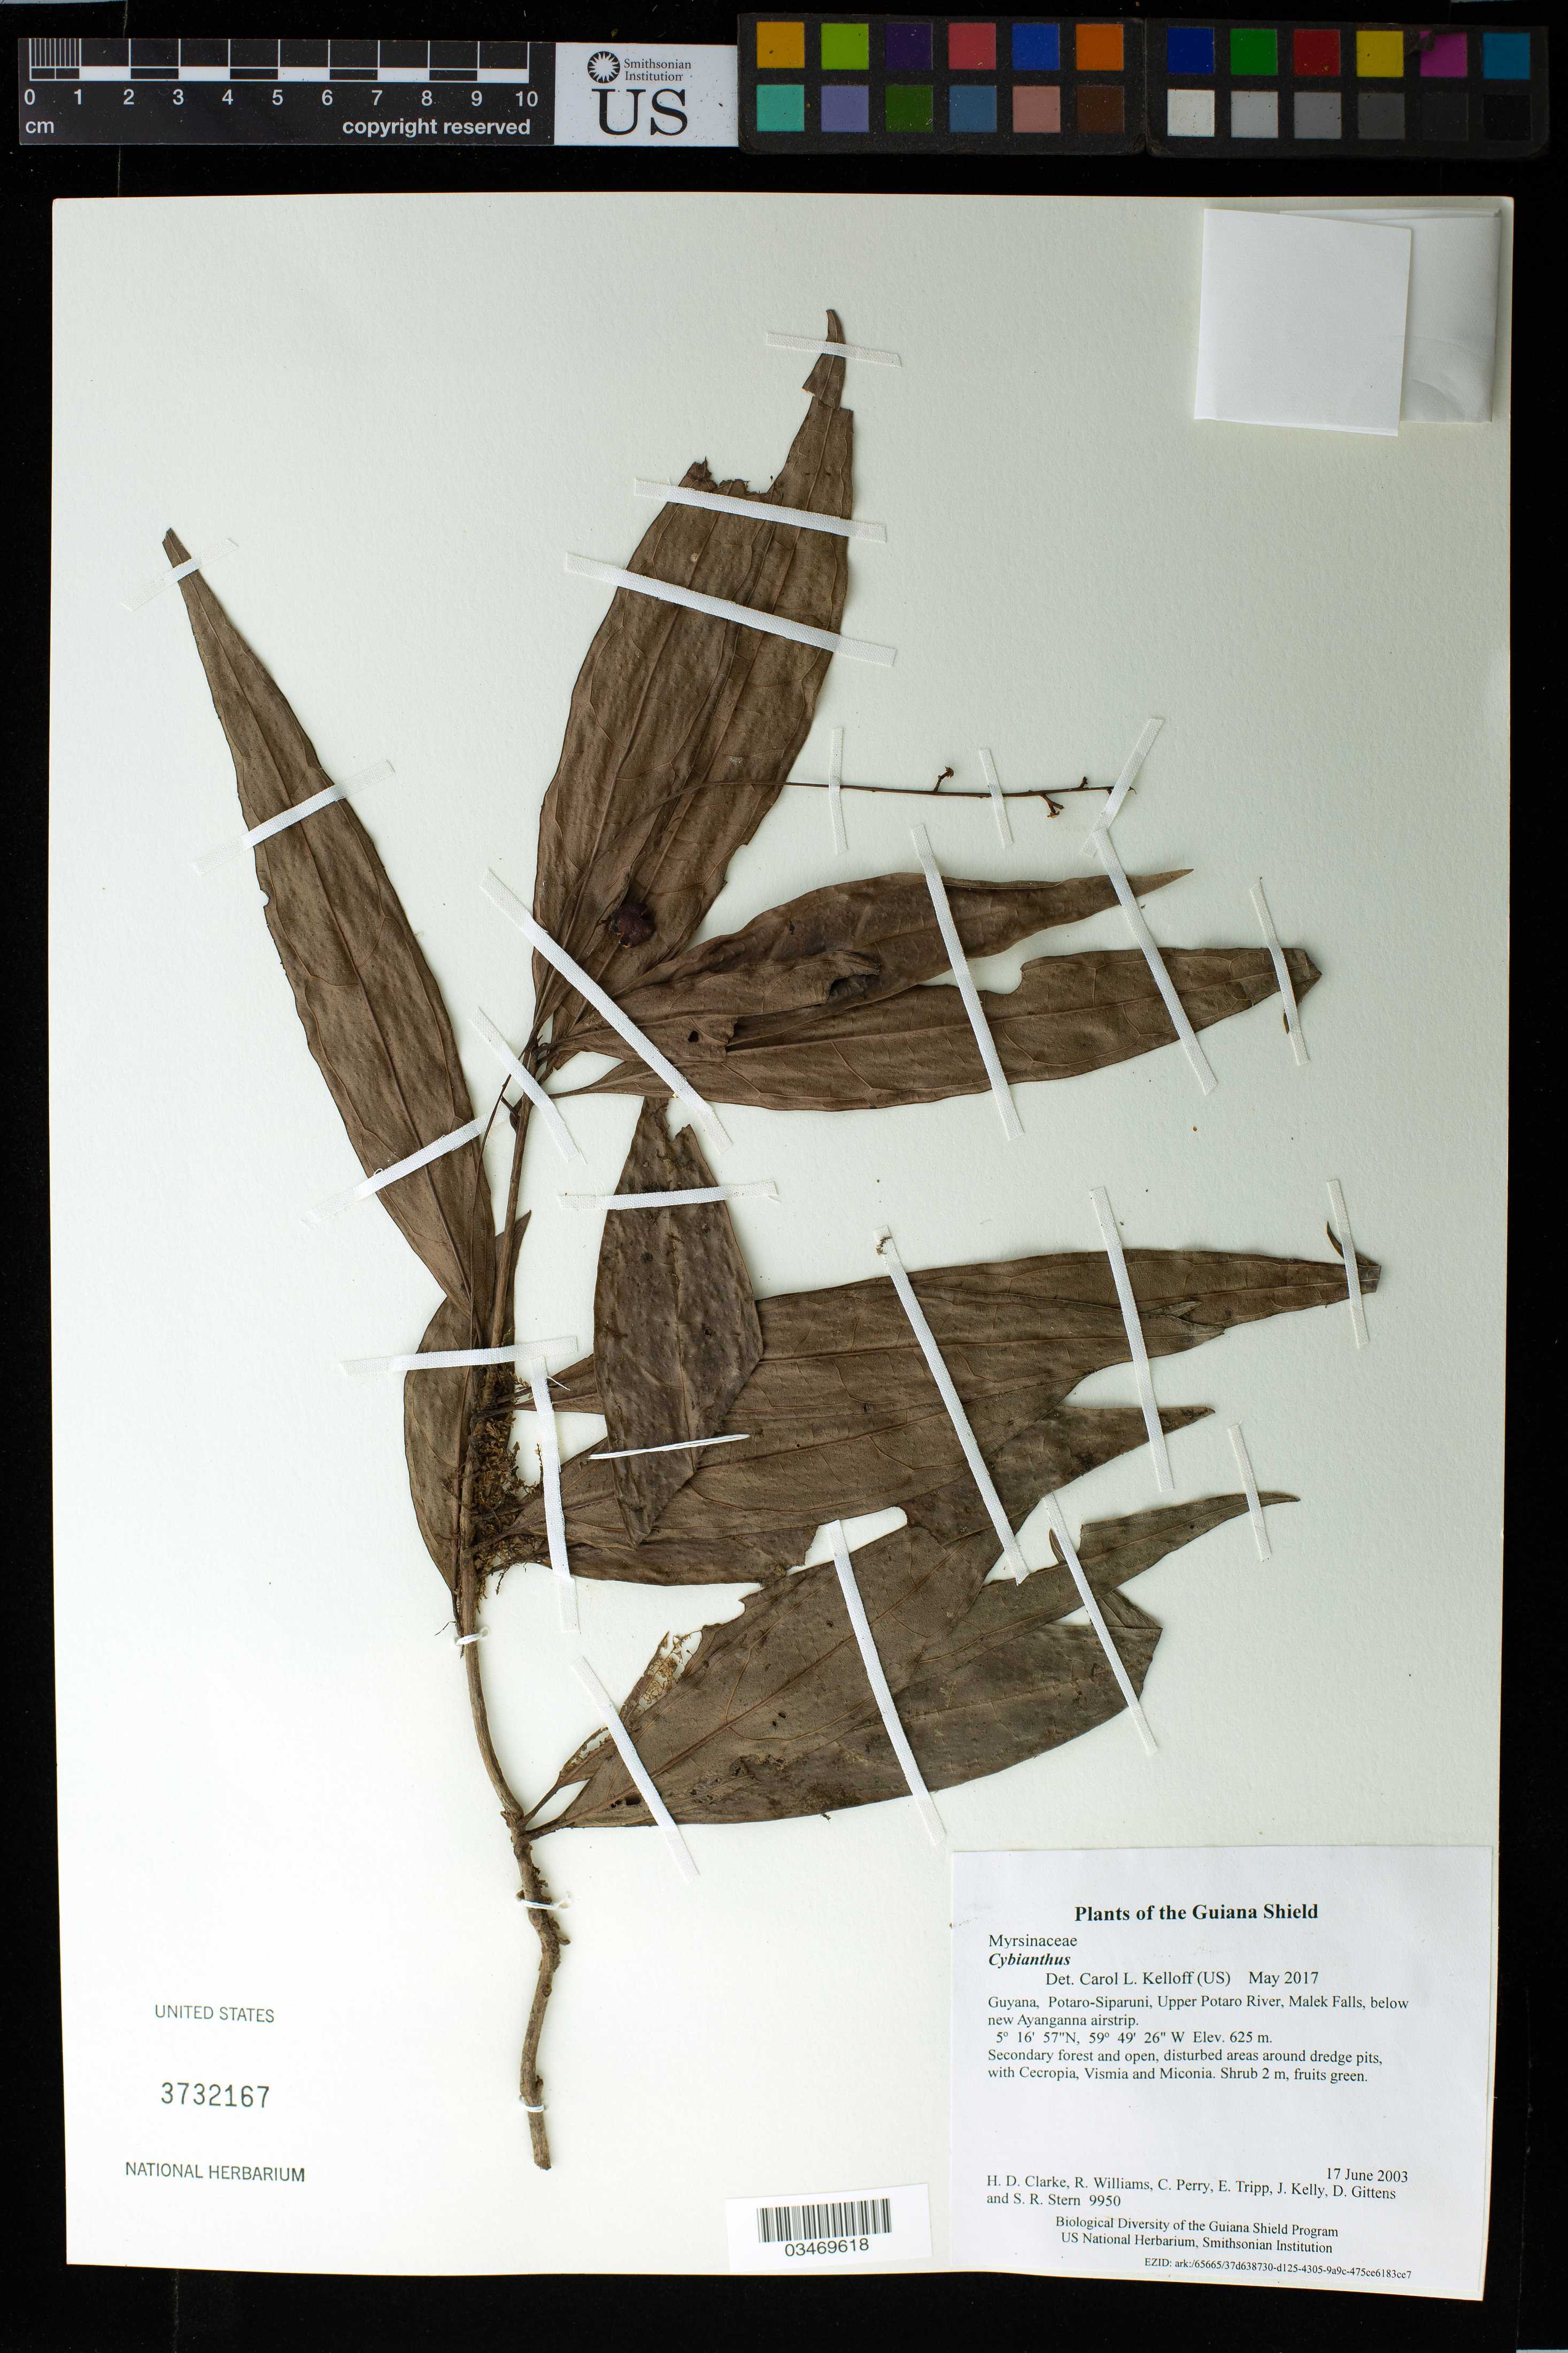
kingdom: Plantae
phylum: Tracheophyta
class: Magnoliopsida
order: Ericales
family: Primulaceae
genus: Cybianthus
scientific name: Cybianthus sp.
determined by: Kelloff, Carol L., (US), Smithsonian Institution - National Museum of Natural History (UNITED STATES)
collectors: H. D. Clarke, R. Williams, C. Perry, E. Tripp, J. Kelly, D. Gittens & S. R. Stern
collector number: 9950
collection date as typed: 17 June 2003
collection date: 2003-06-17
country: Guyana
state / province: Potaro-Siparuni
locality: Upper Potaro River, Malek Falls, below new Ayanganna airstrip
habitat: Secondary forest and open, disturbed areas around dredge pits, with Cecropia, Vismia and Miconia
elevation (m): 625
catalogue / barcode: US 3732167